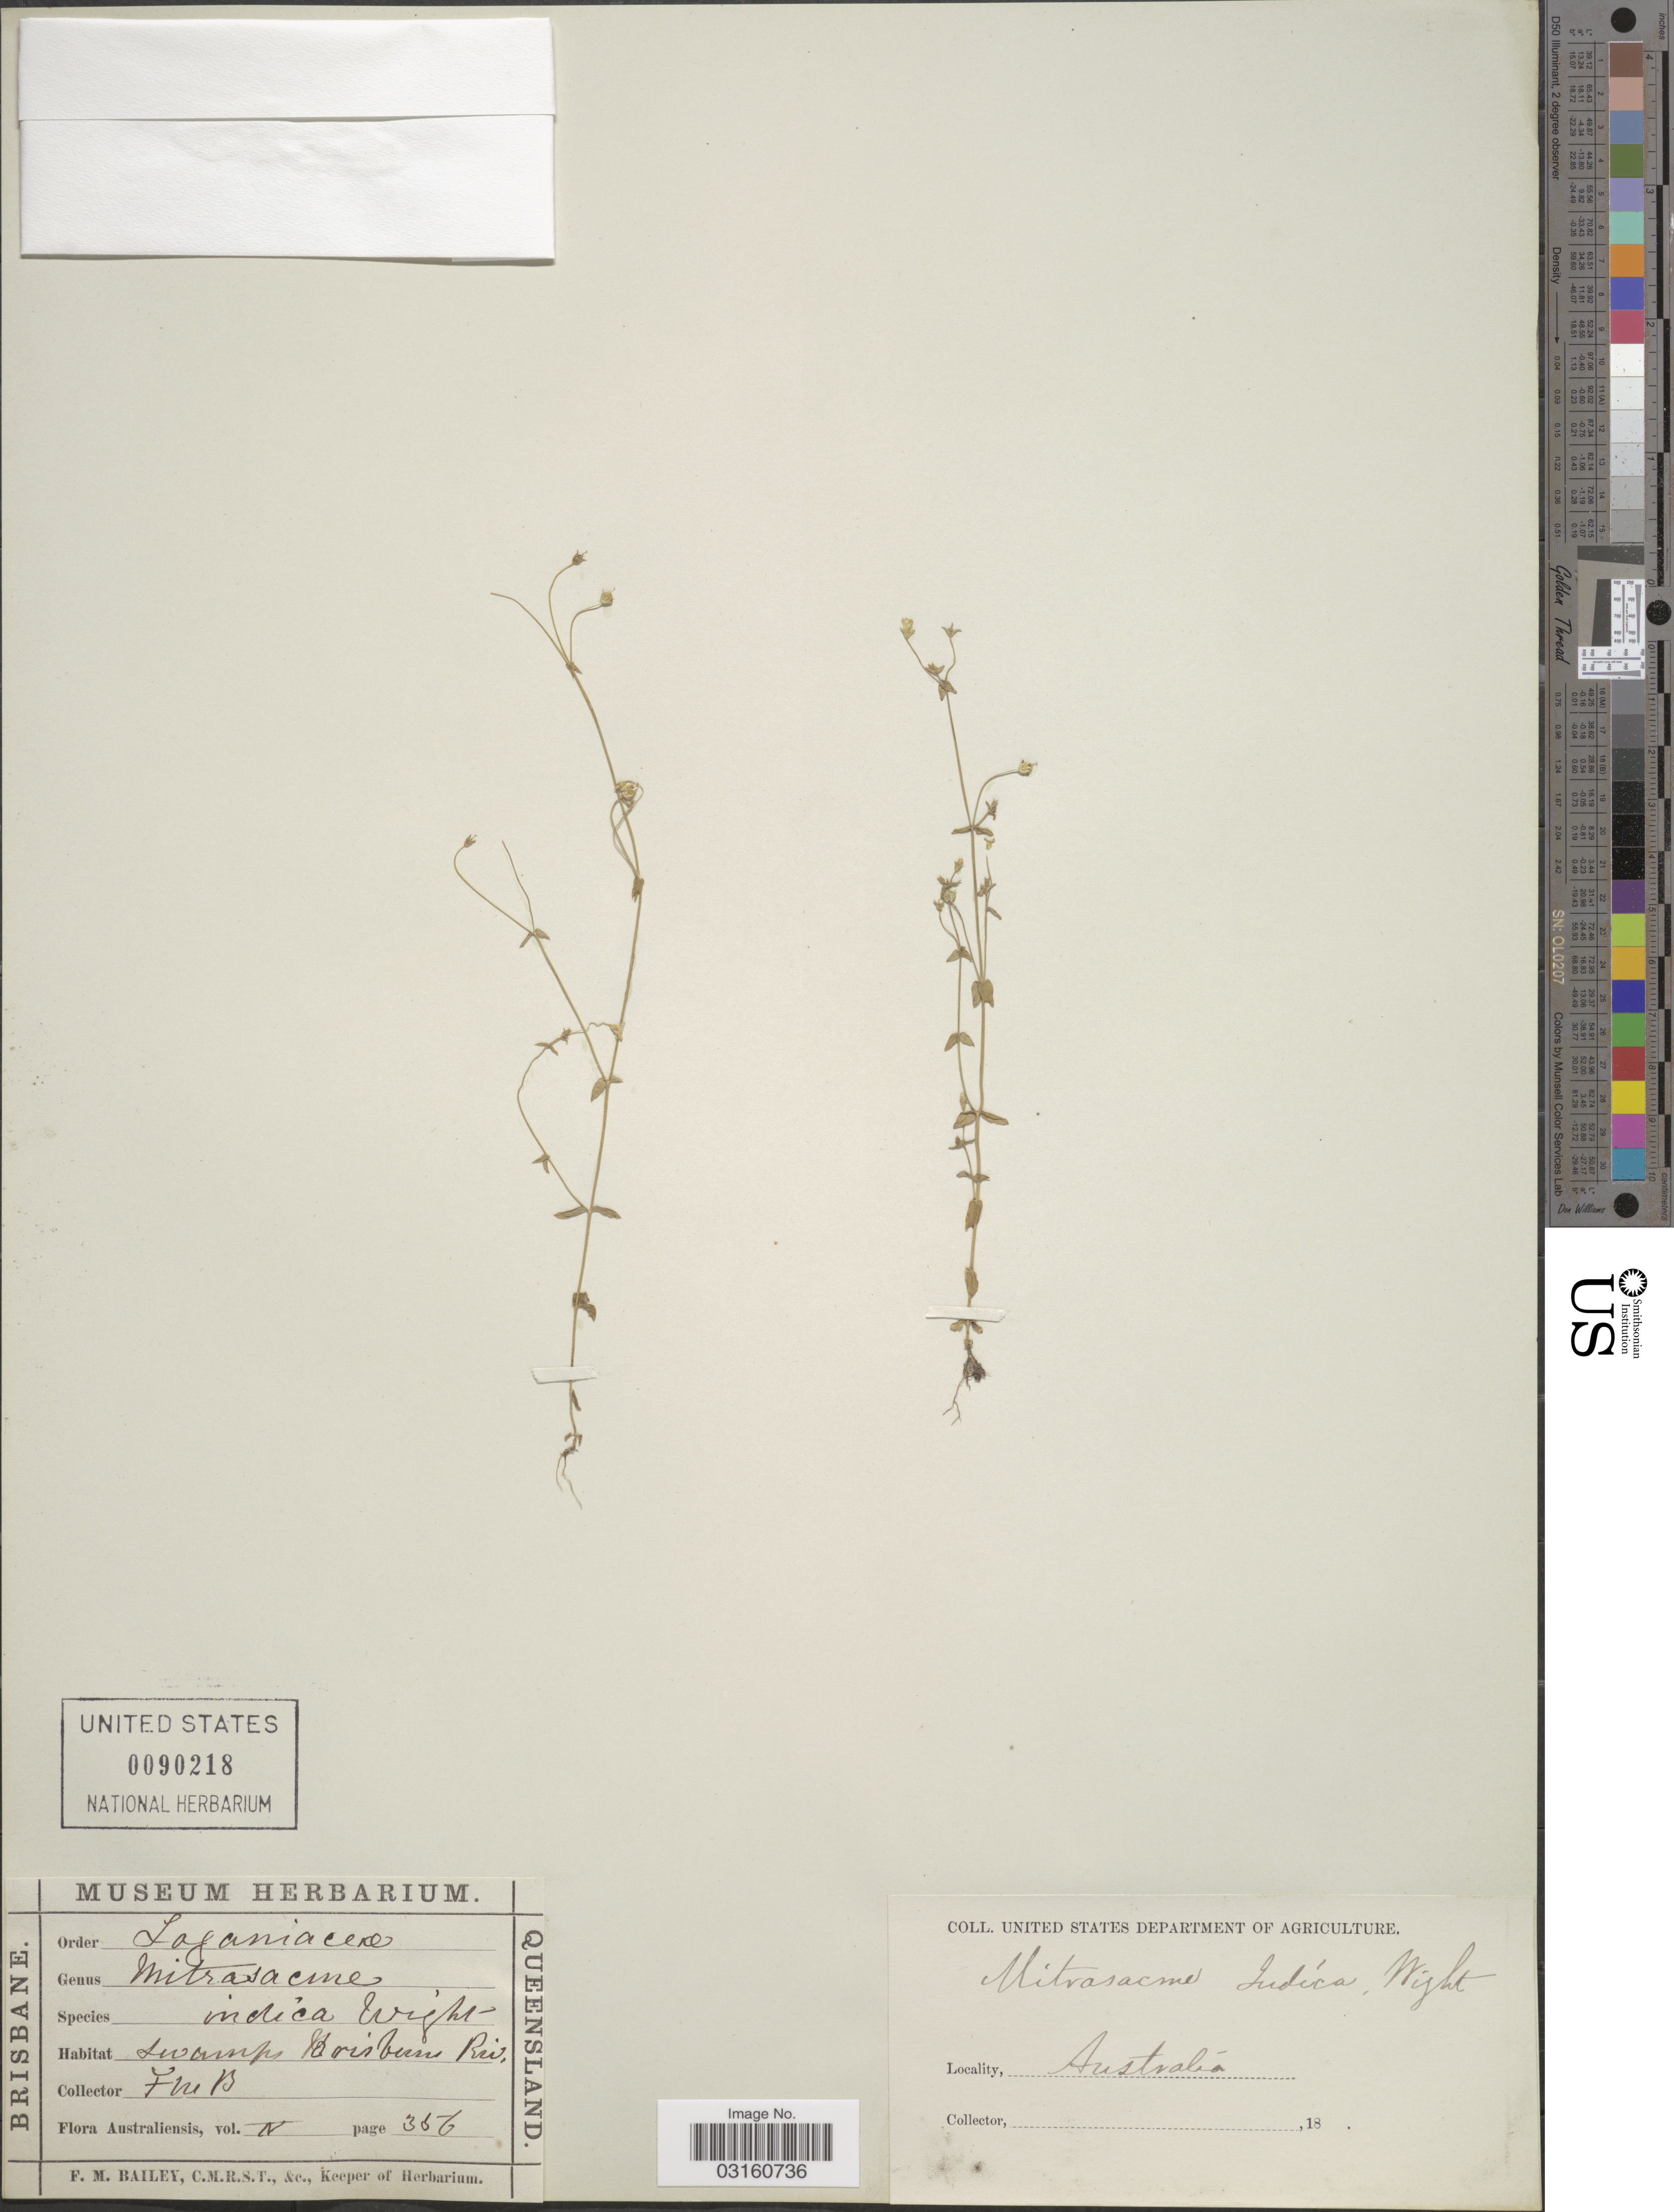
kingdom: Plantae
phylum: Tracheophyta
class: Magnoliopsida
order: Gentianales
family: Loganiaceae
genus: Mitrasacme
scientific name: Mitrasacme alsinoides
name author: R. Br.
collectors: F. M. Bailey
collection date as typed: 18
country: Australia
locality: Swamps Brisbane Riv.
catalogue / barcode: US 90218